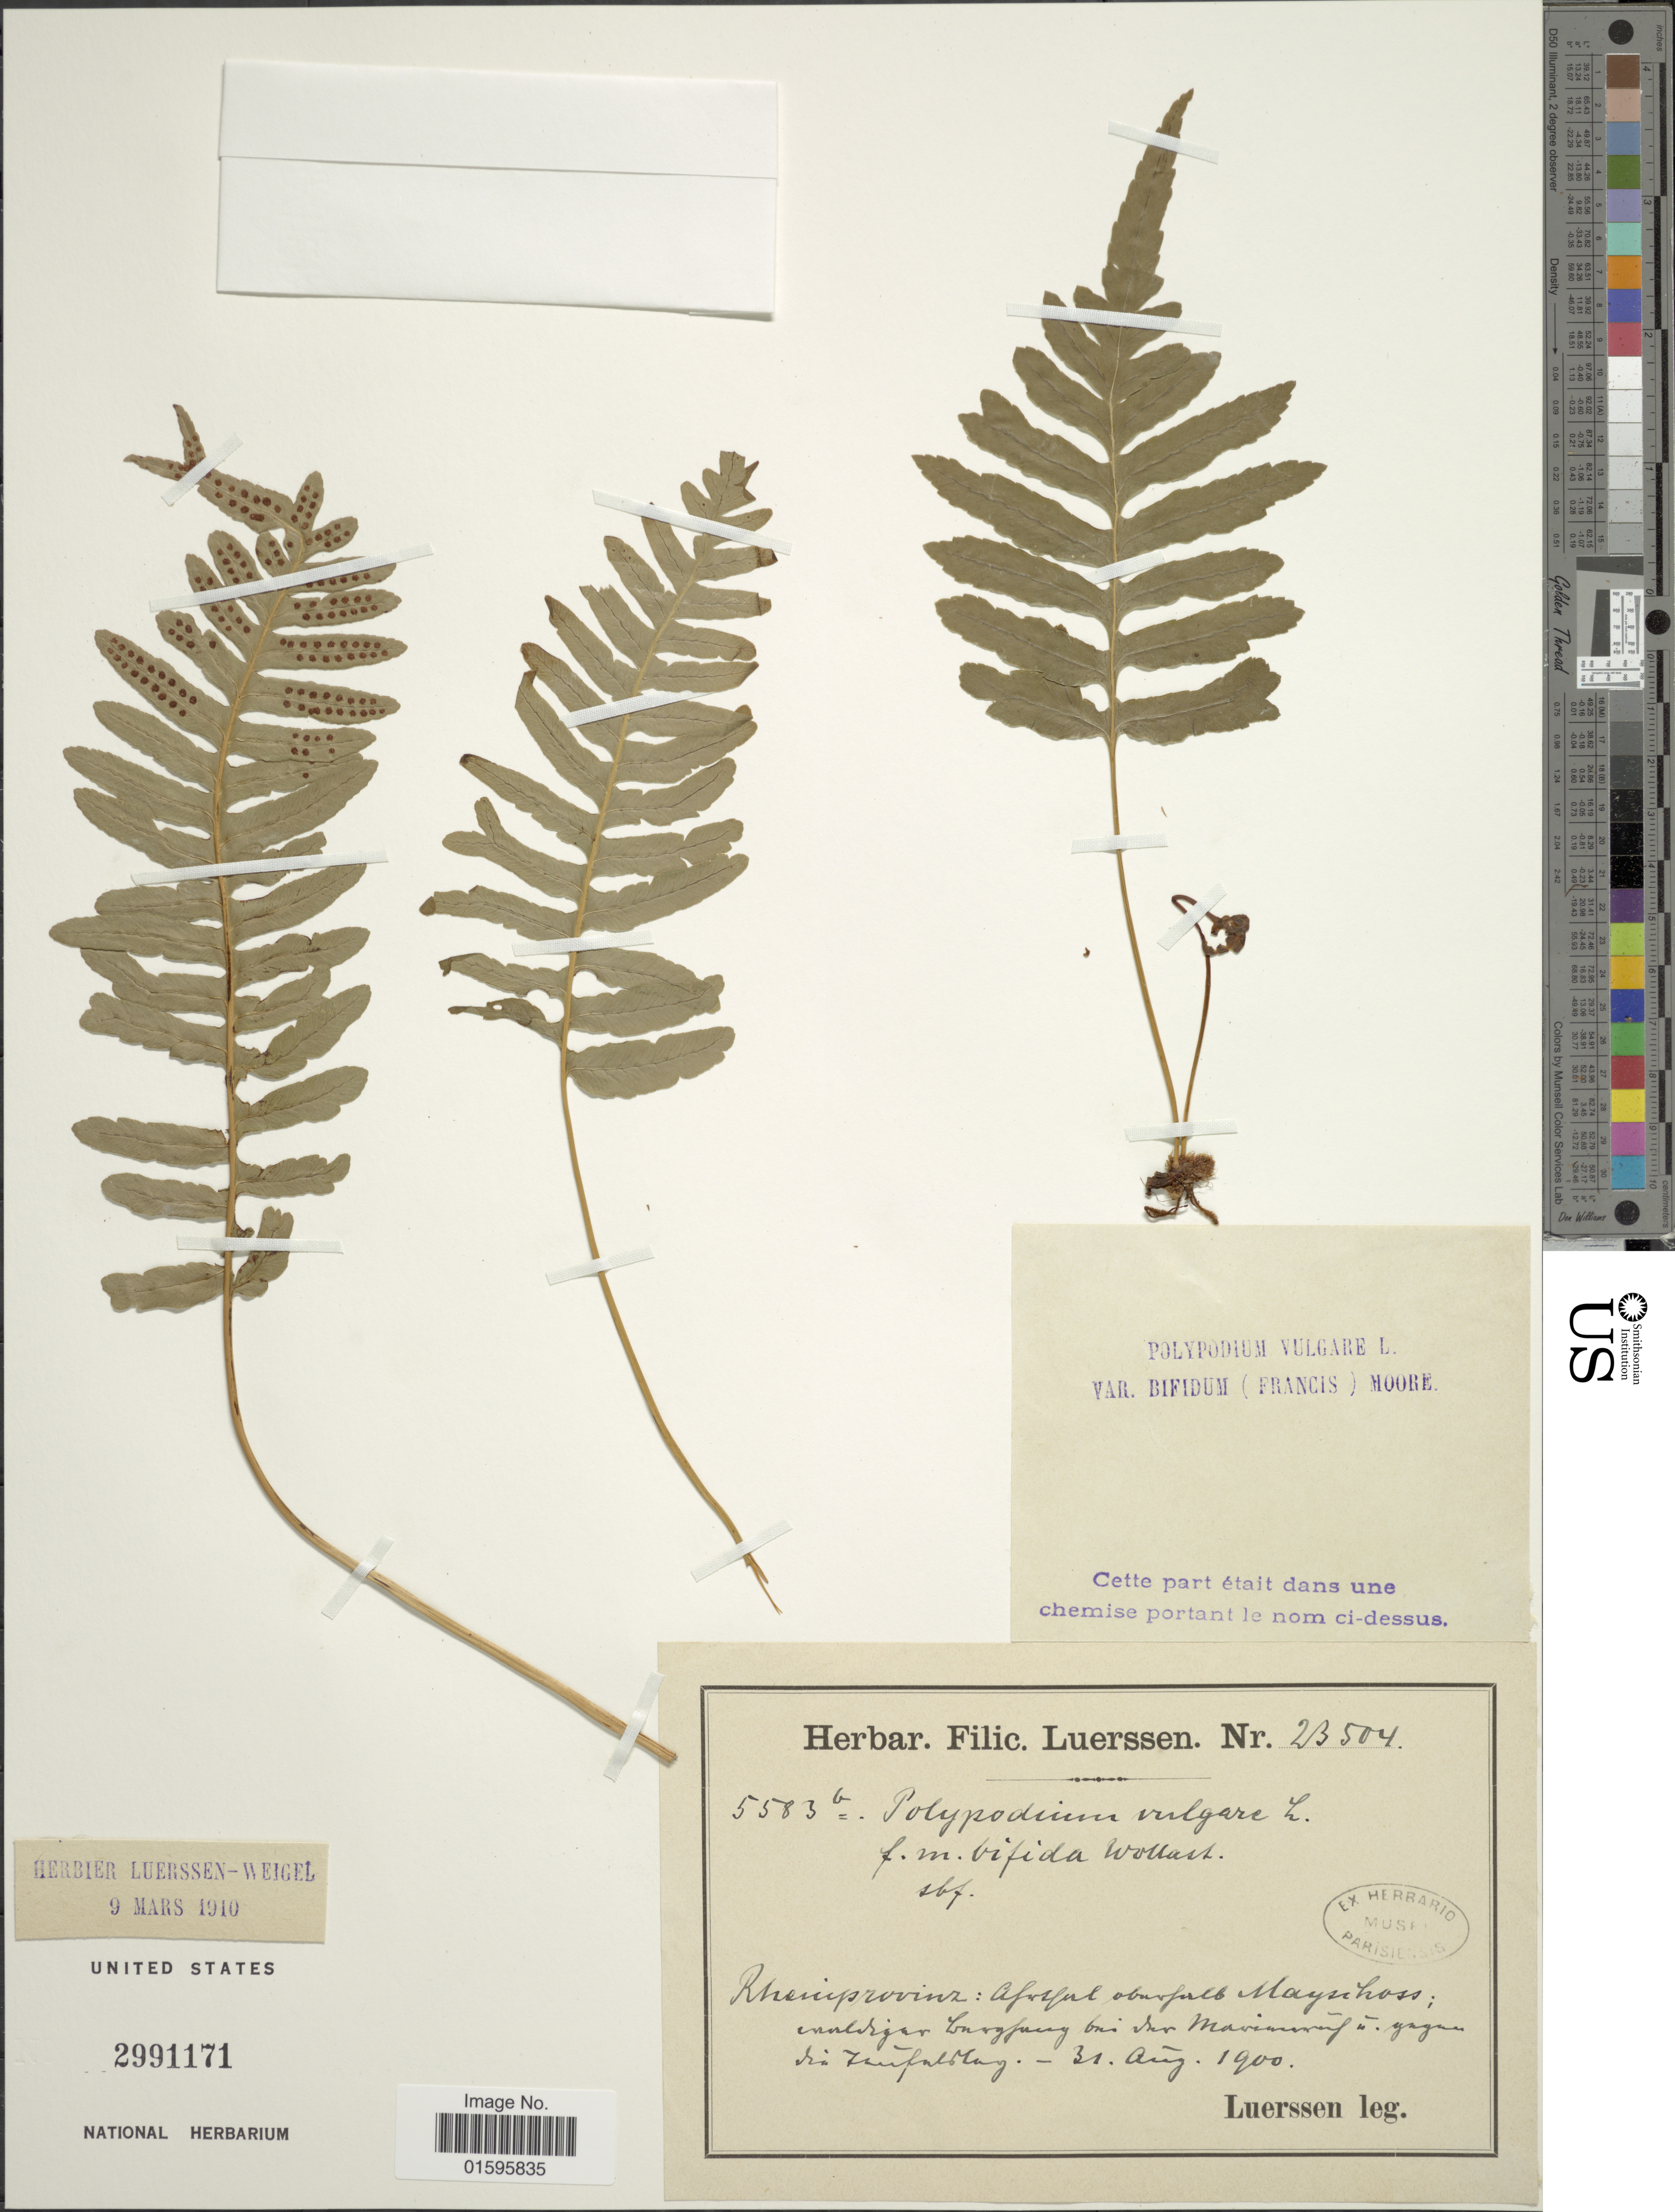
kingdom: Plantae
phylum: Tracheophyta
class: Polypodiopsida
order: Polypodiales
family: Polypodiaceae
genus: Polypodium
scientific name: Polypodium vulgare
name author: L.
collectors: Luerssen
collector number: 5583b/23504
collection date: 1900-08-31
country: Germany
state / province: Rhineland-Palatinate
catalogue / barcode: US 2991171